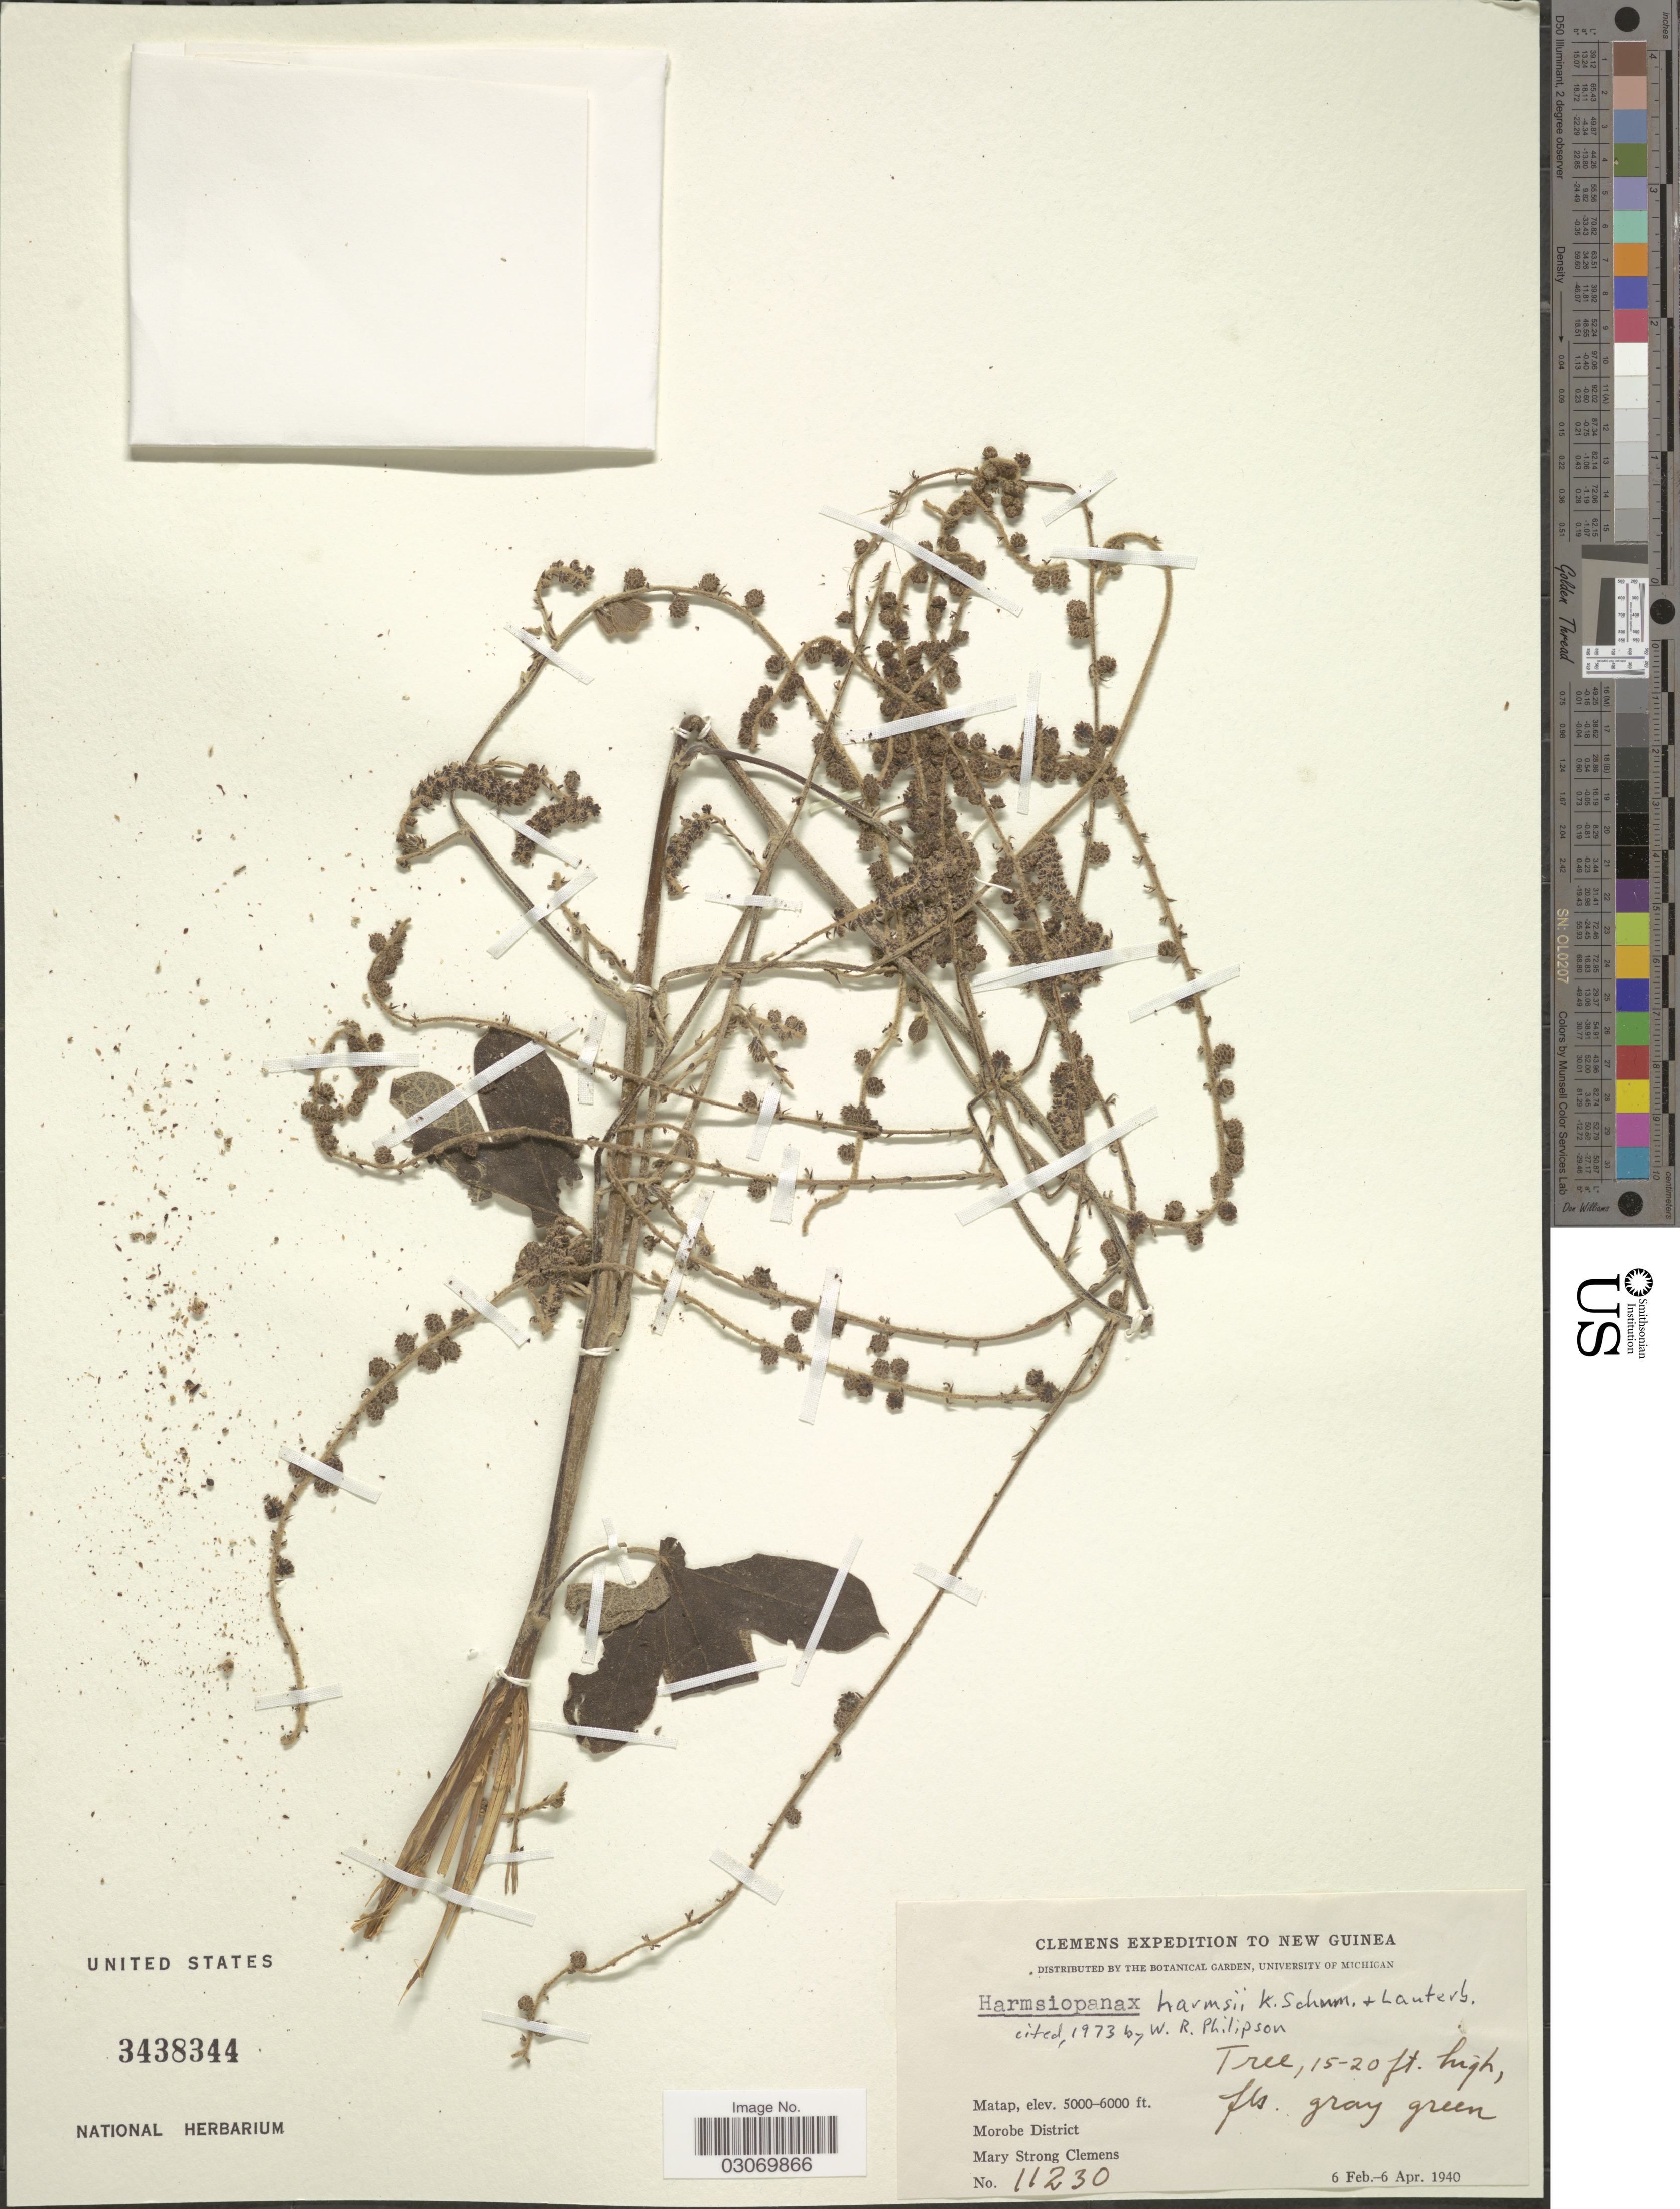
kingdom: Plantae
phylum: Tracheophyta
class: Magnoliopsida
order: Apiales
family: Araliaceae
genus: Harmsiopanax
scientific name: Harmsiopanax harmsii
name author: K. Schum. & Lauterb.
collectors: M. S. Clemens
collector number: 11230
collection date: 1940-02-06/1940-04-06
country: Papua New Guinea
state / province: Morobe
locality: New Guinea, Matap, Morobe District.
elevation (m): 1524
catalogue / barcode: US 3438344